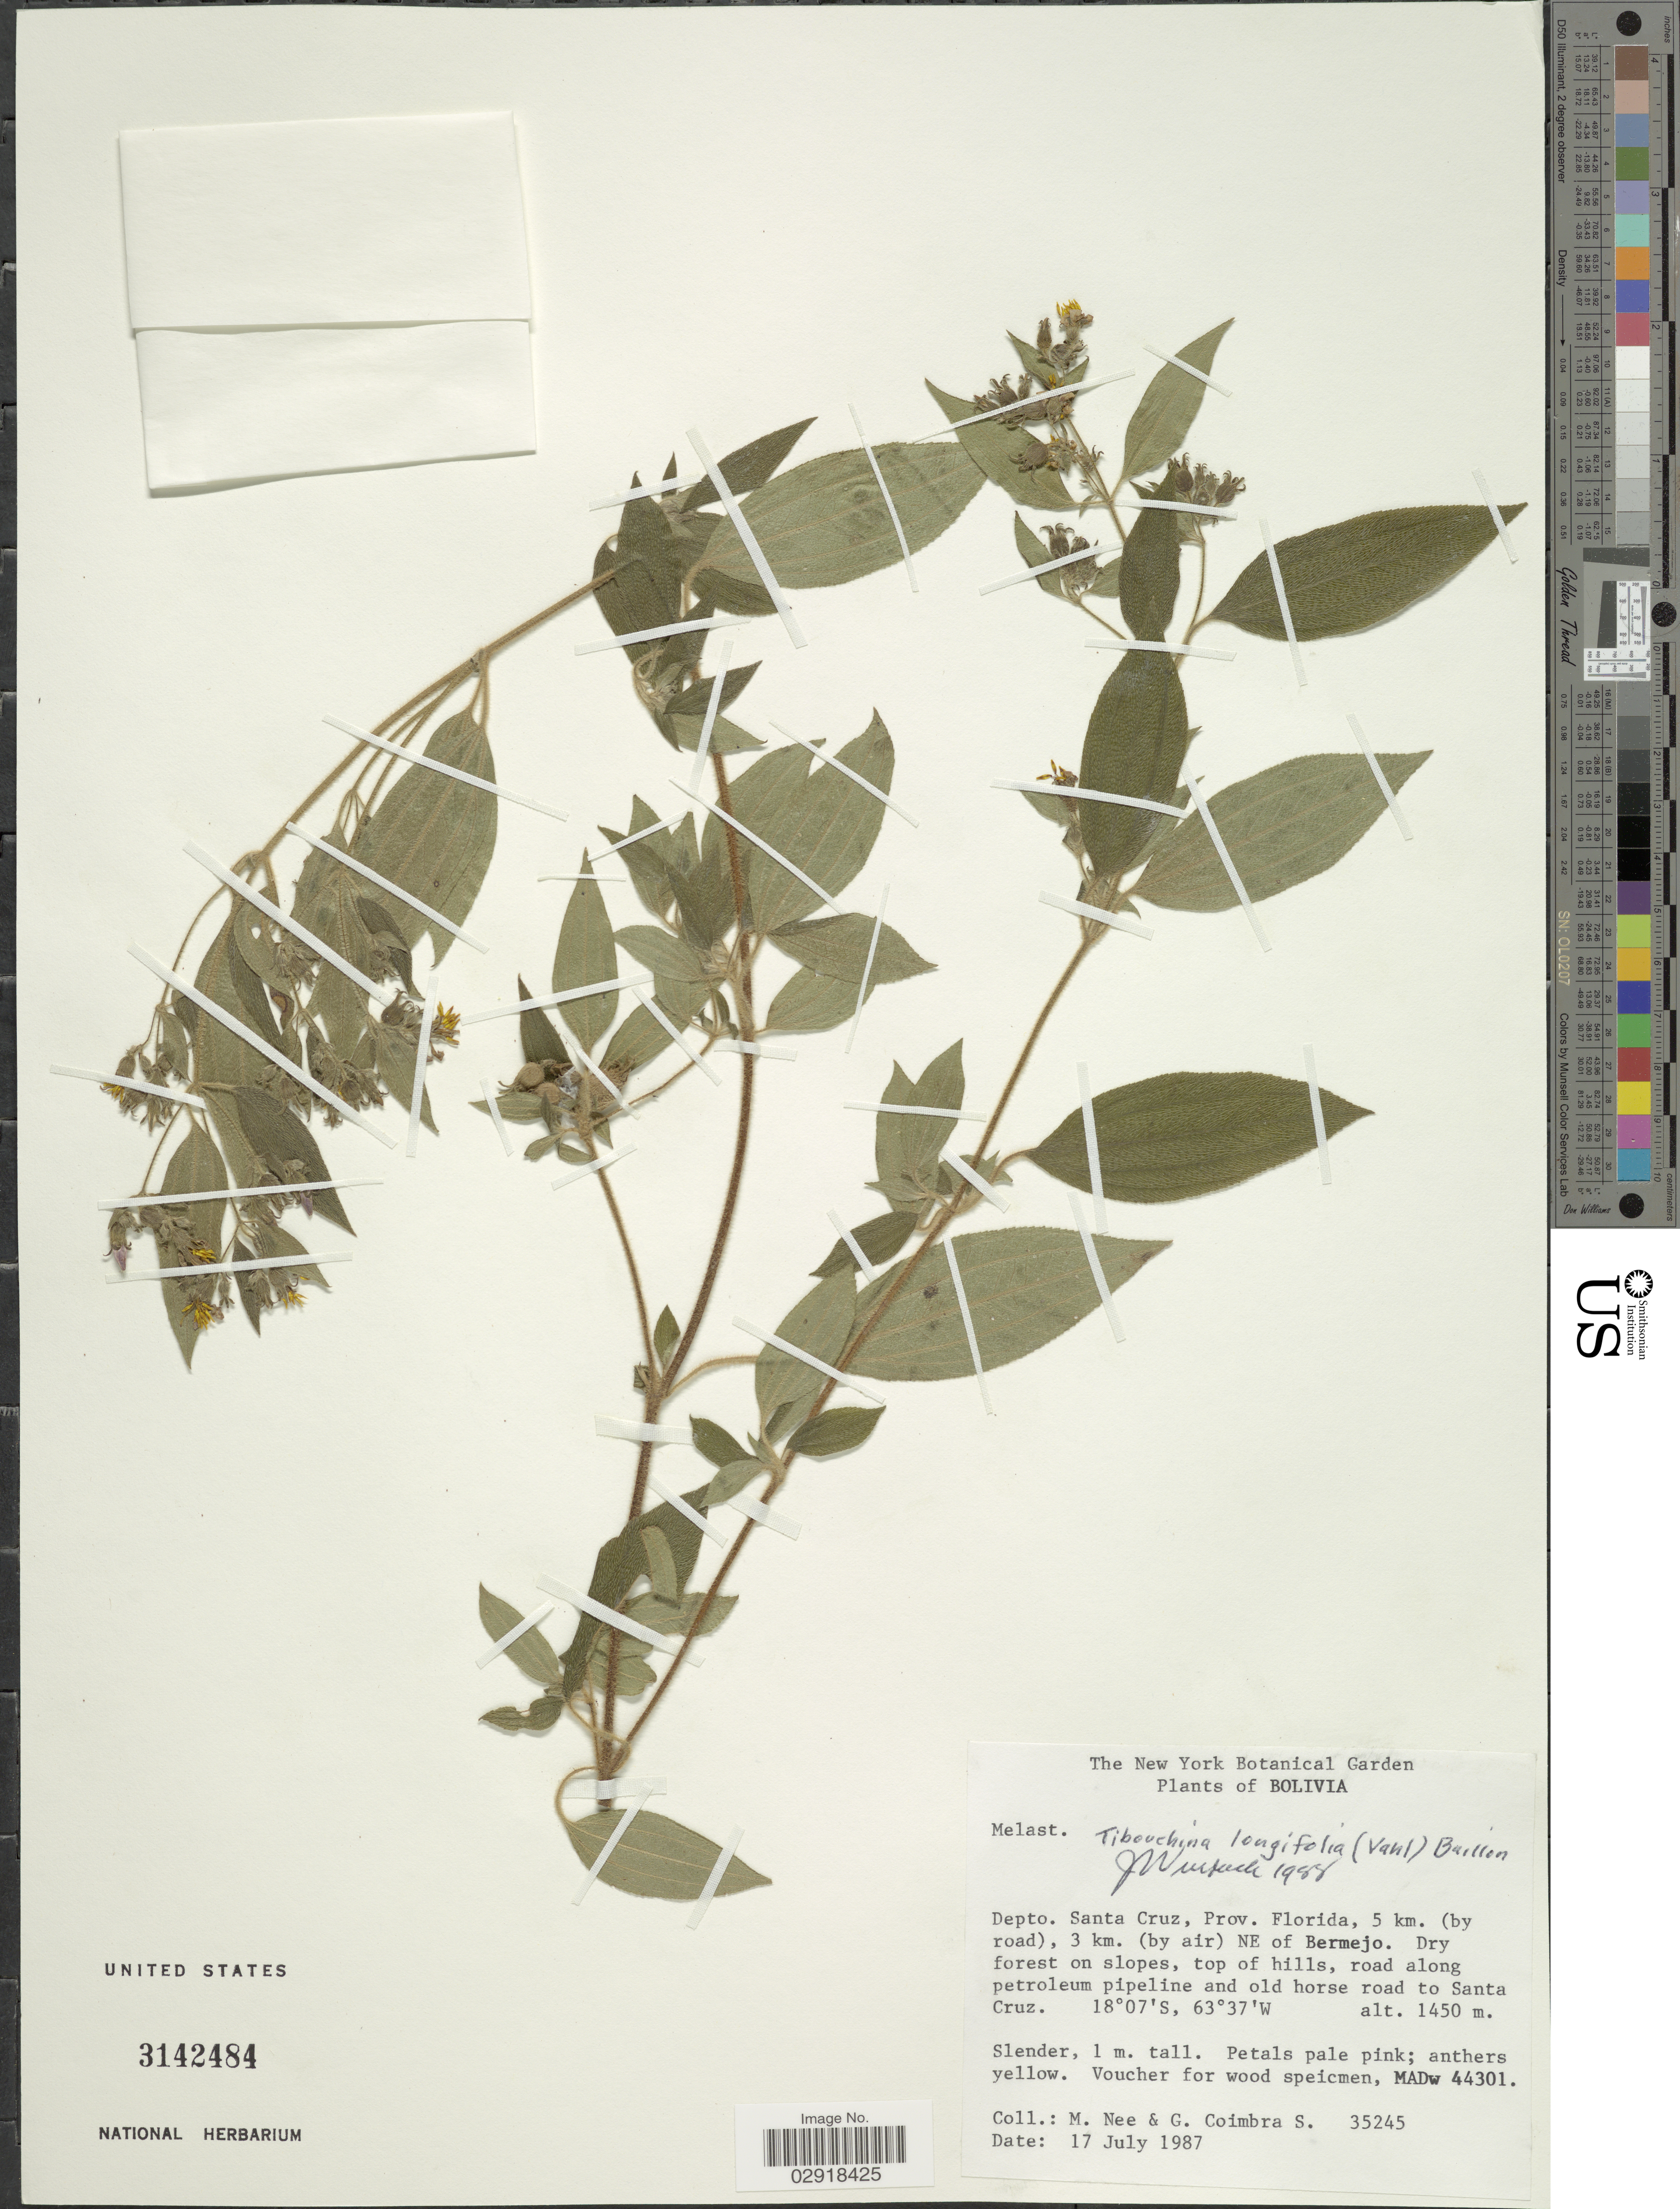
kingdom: Plantae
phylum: Tracheophyta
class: Magnoliopsida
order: Myrtales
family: Melastomataceae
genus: Chaetogastra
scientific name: Chaetogastra longifolia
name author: (Vahl) DC.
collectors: M. Nee & G. Coimbra S.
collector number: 35245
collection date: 1987-07-17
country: Bolivia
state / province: Santa Cruz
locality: Depto. Santa Cruz, Prov. Florida, 5 km. (by road), 3 km. (by air) NE of Bermejo, Dry forest on slopes, top of hills, road along petroleum pipeline and old horse road to Santa Cruz.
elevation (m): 1450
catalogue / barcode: US 3142484